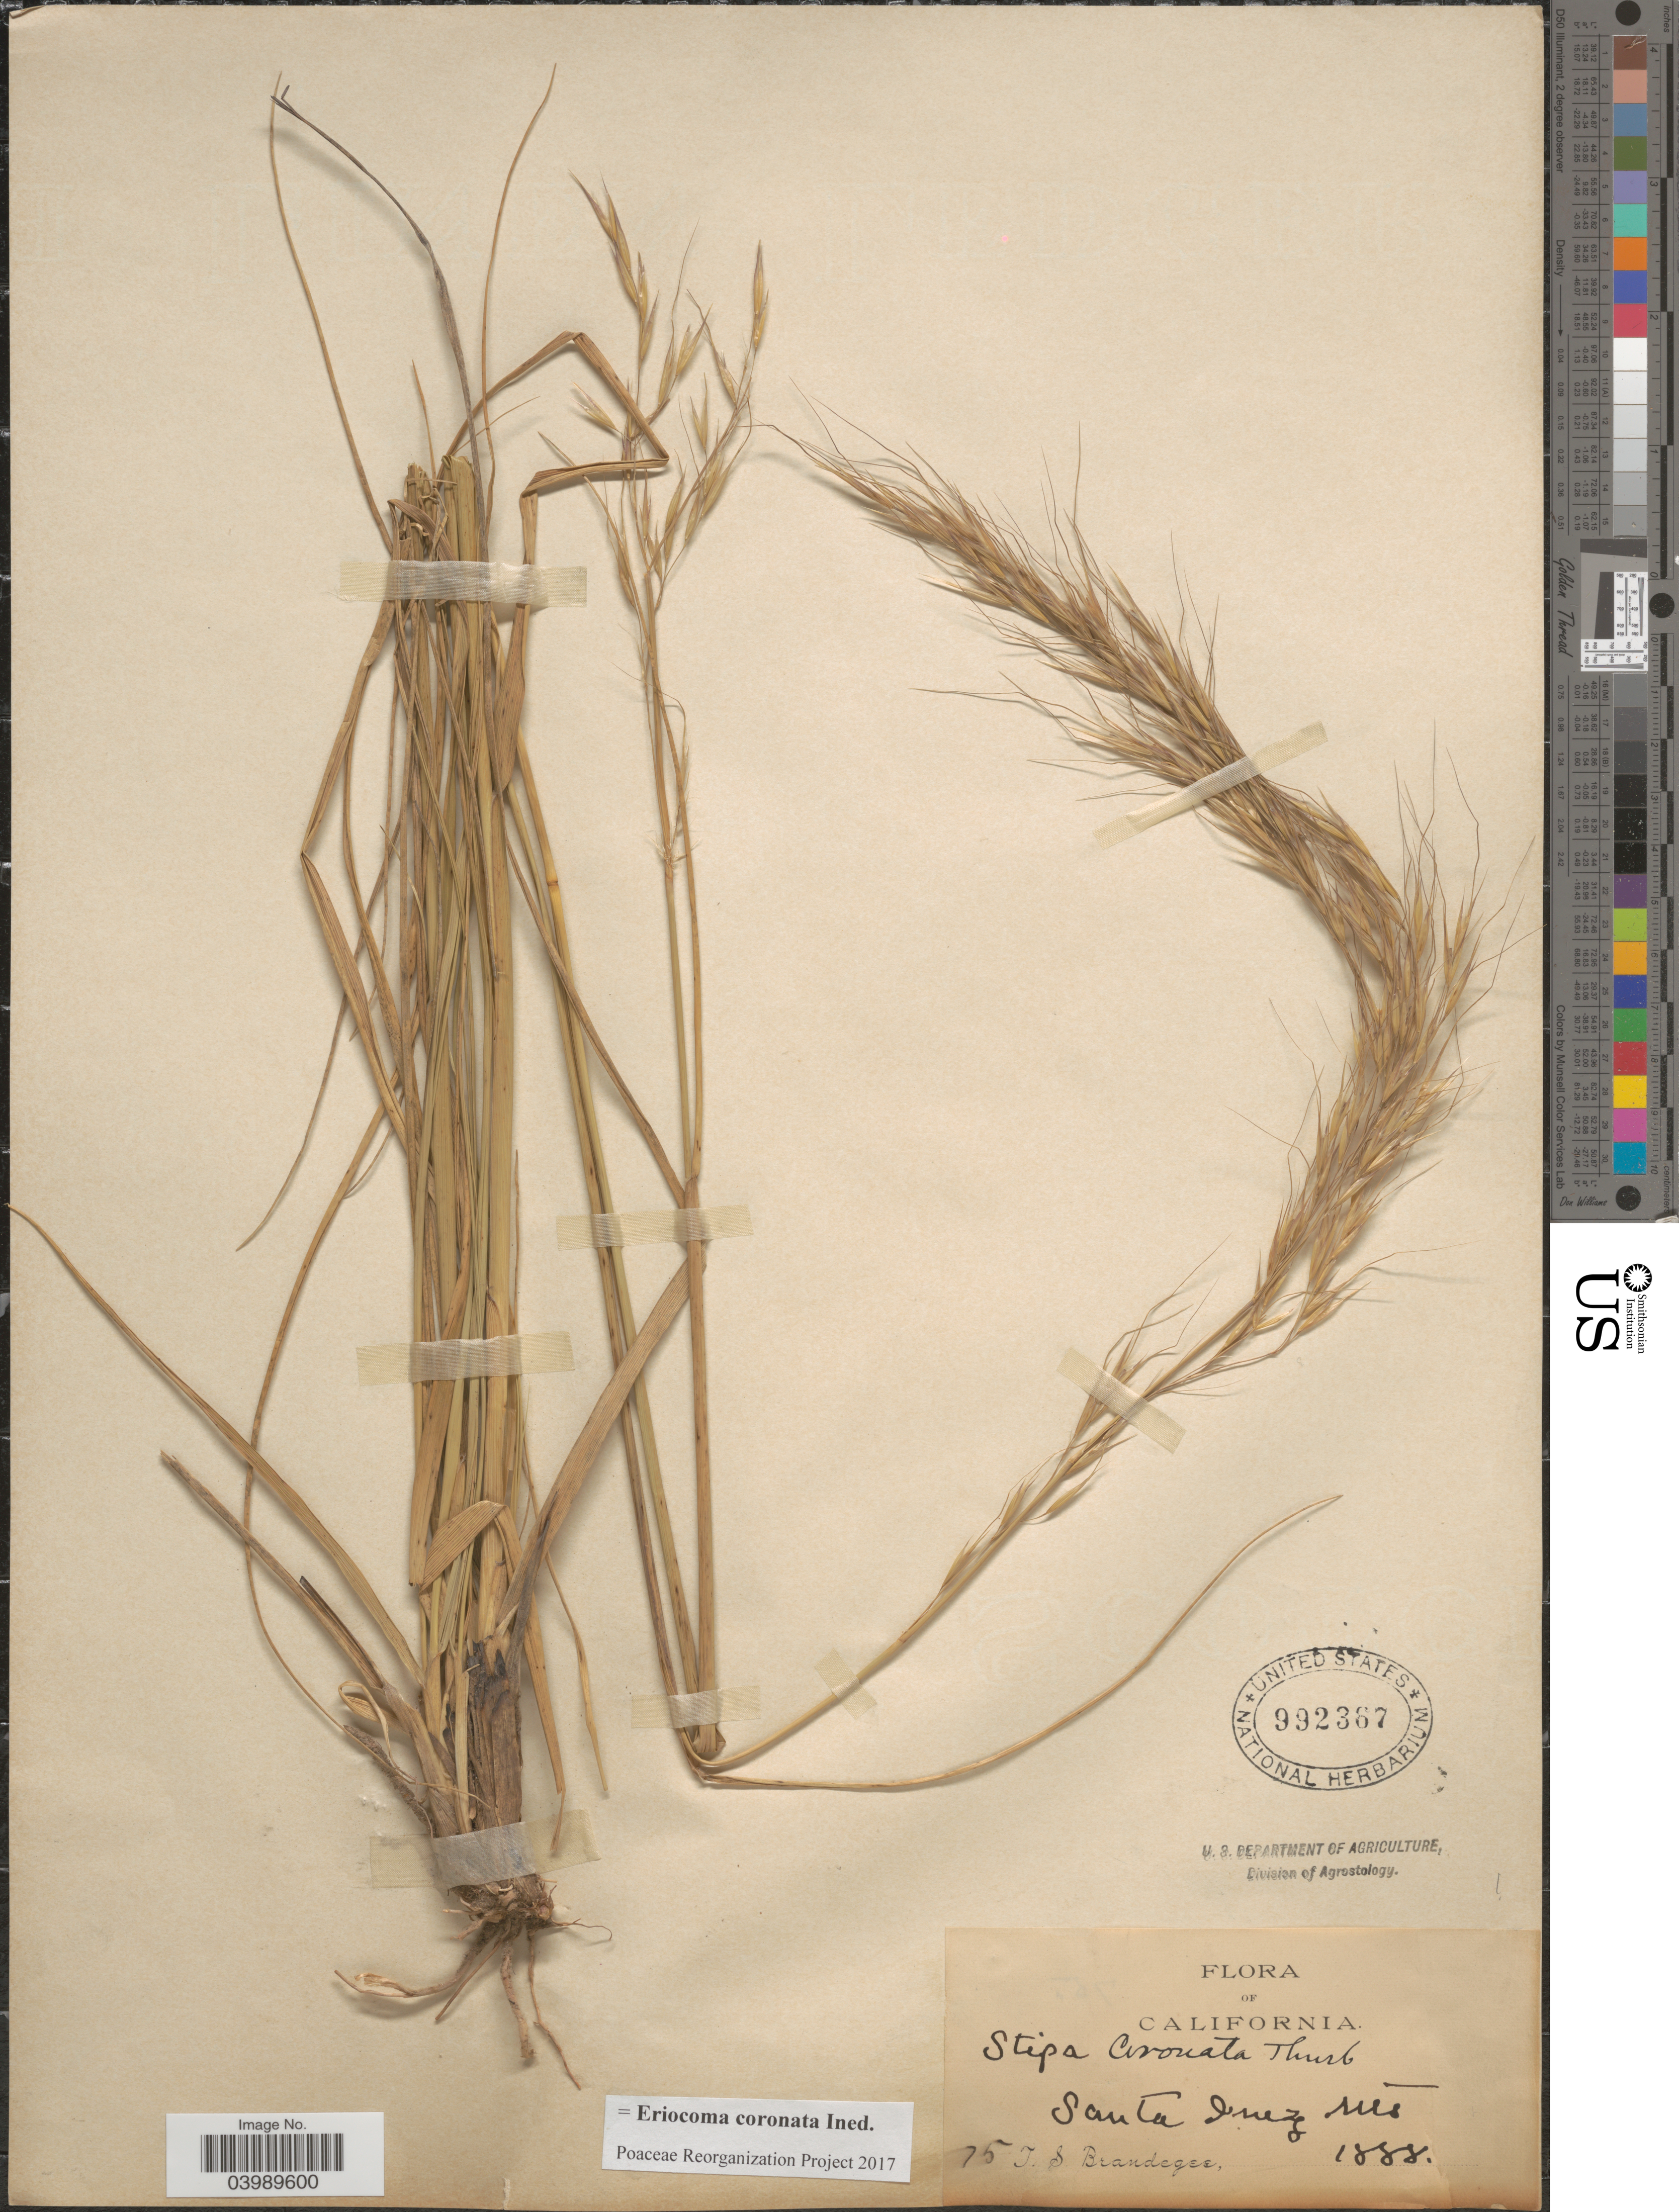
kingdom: Plantae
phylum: Tracheophyta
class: Liliopsida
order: Poales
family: Poaceae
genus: Eriocoma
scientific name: Eriocoma coronata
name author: (Thurb.) Romasch.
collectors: T. S. Brandegee (herbarium)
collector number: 75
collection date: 1888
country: United States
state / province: California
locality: Santa Cruz Mts.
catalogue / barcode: US 992367